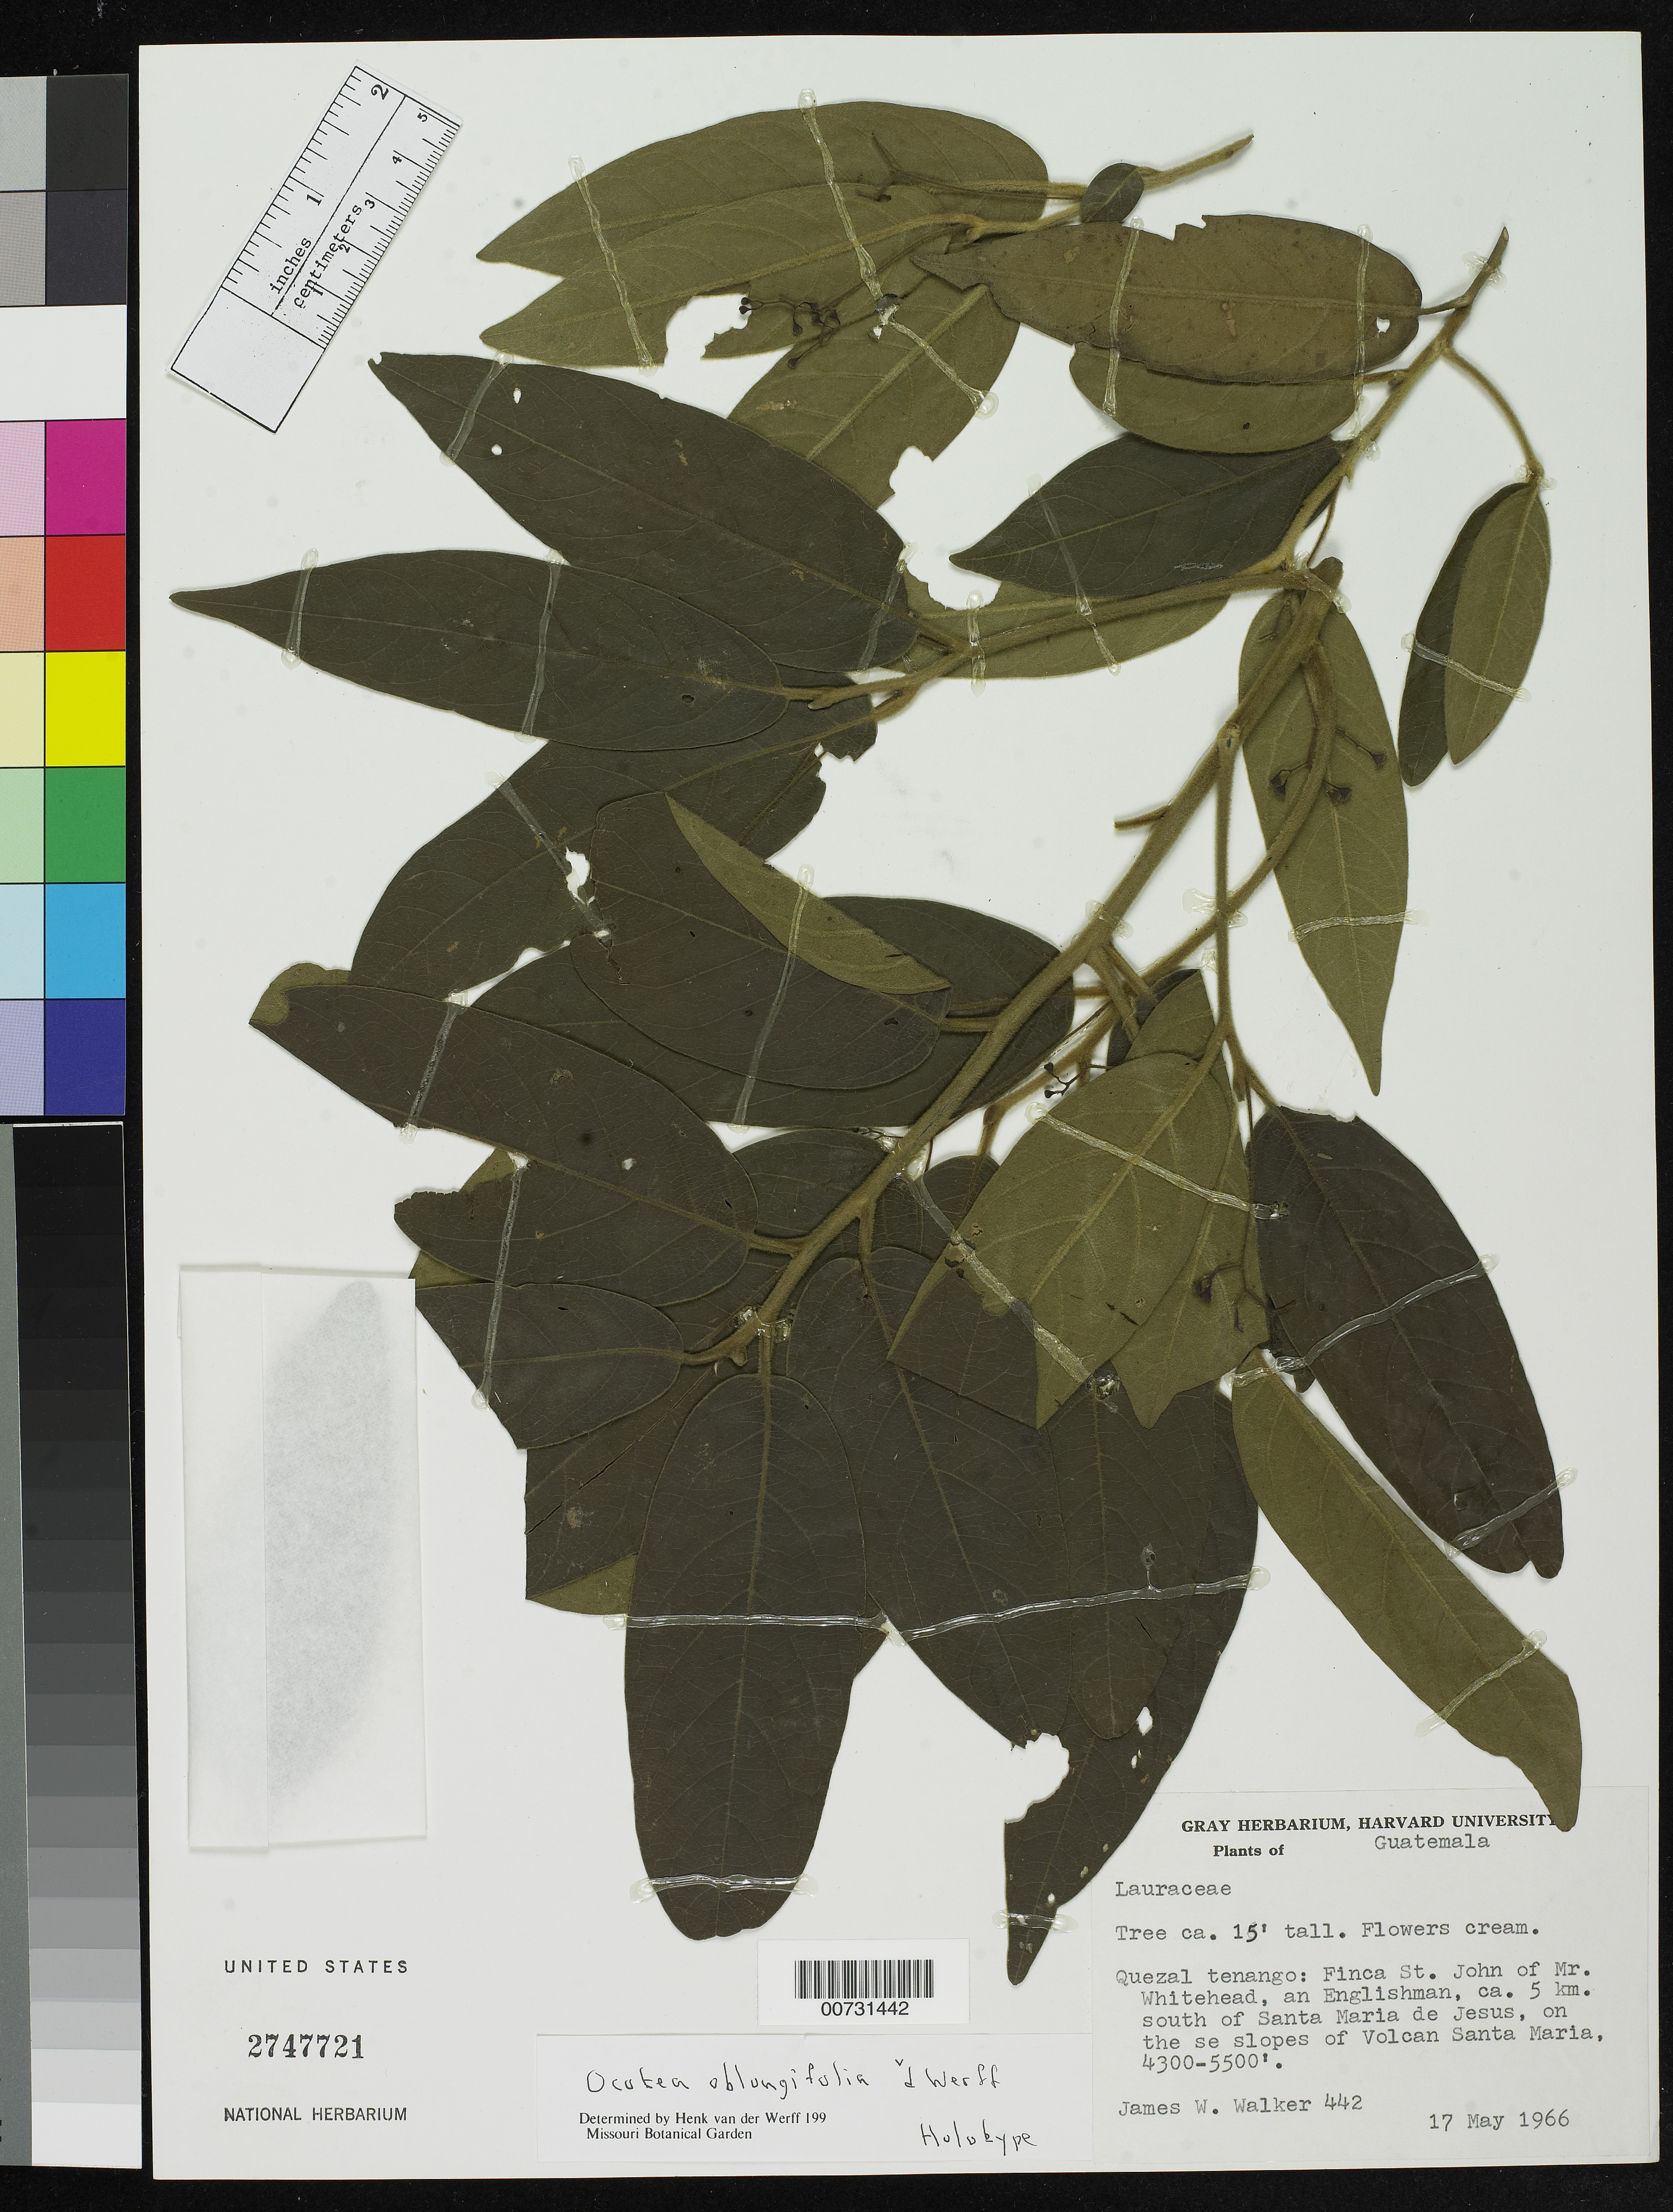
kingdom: Plantae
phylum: Tracheophyta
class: Magnoliopsida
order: Laurales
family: Lauraceae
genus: Ocotea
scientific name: Ocotea oblongifolia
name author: van der Werff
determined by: van der Werff, H., (MO), Missouri Botanical Garden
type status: Holotype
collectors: J. W. Walker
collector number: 442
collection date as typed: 17 May 1966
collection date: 1966-05-17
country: Guatemala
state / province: Quetzaltenango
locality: Quezal tenango: Finca St. John of Mr. Whitehead, an Englishman, ca. 5 km south of Santa Maria de Jesus, on the se slopes of Volcan Santa Maria.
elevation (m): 1311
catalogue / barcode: US 2747721